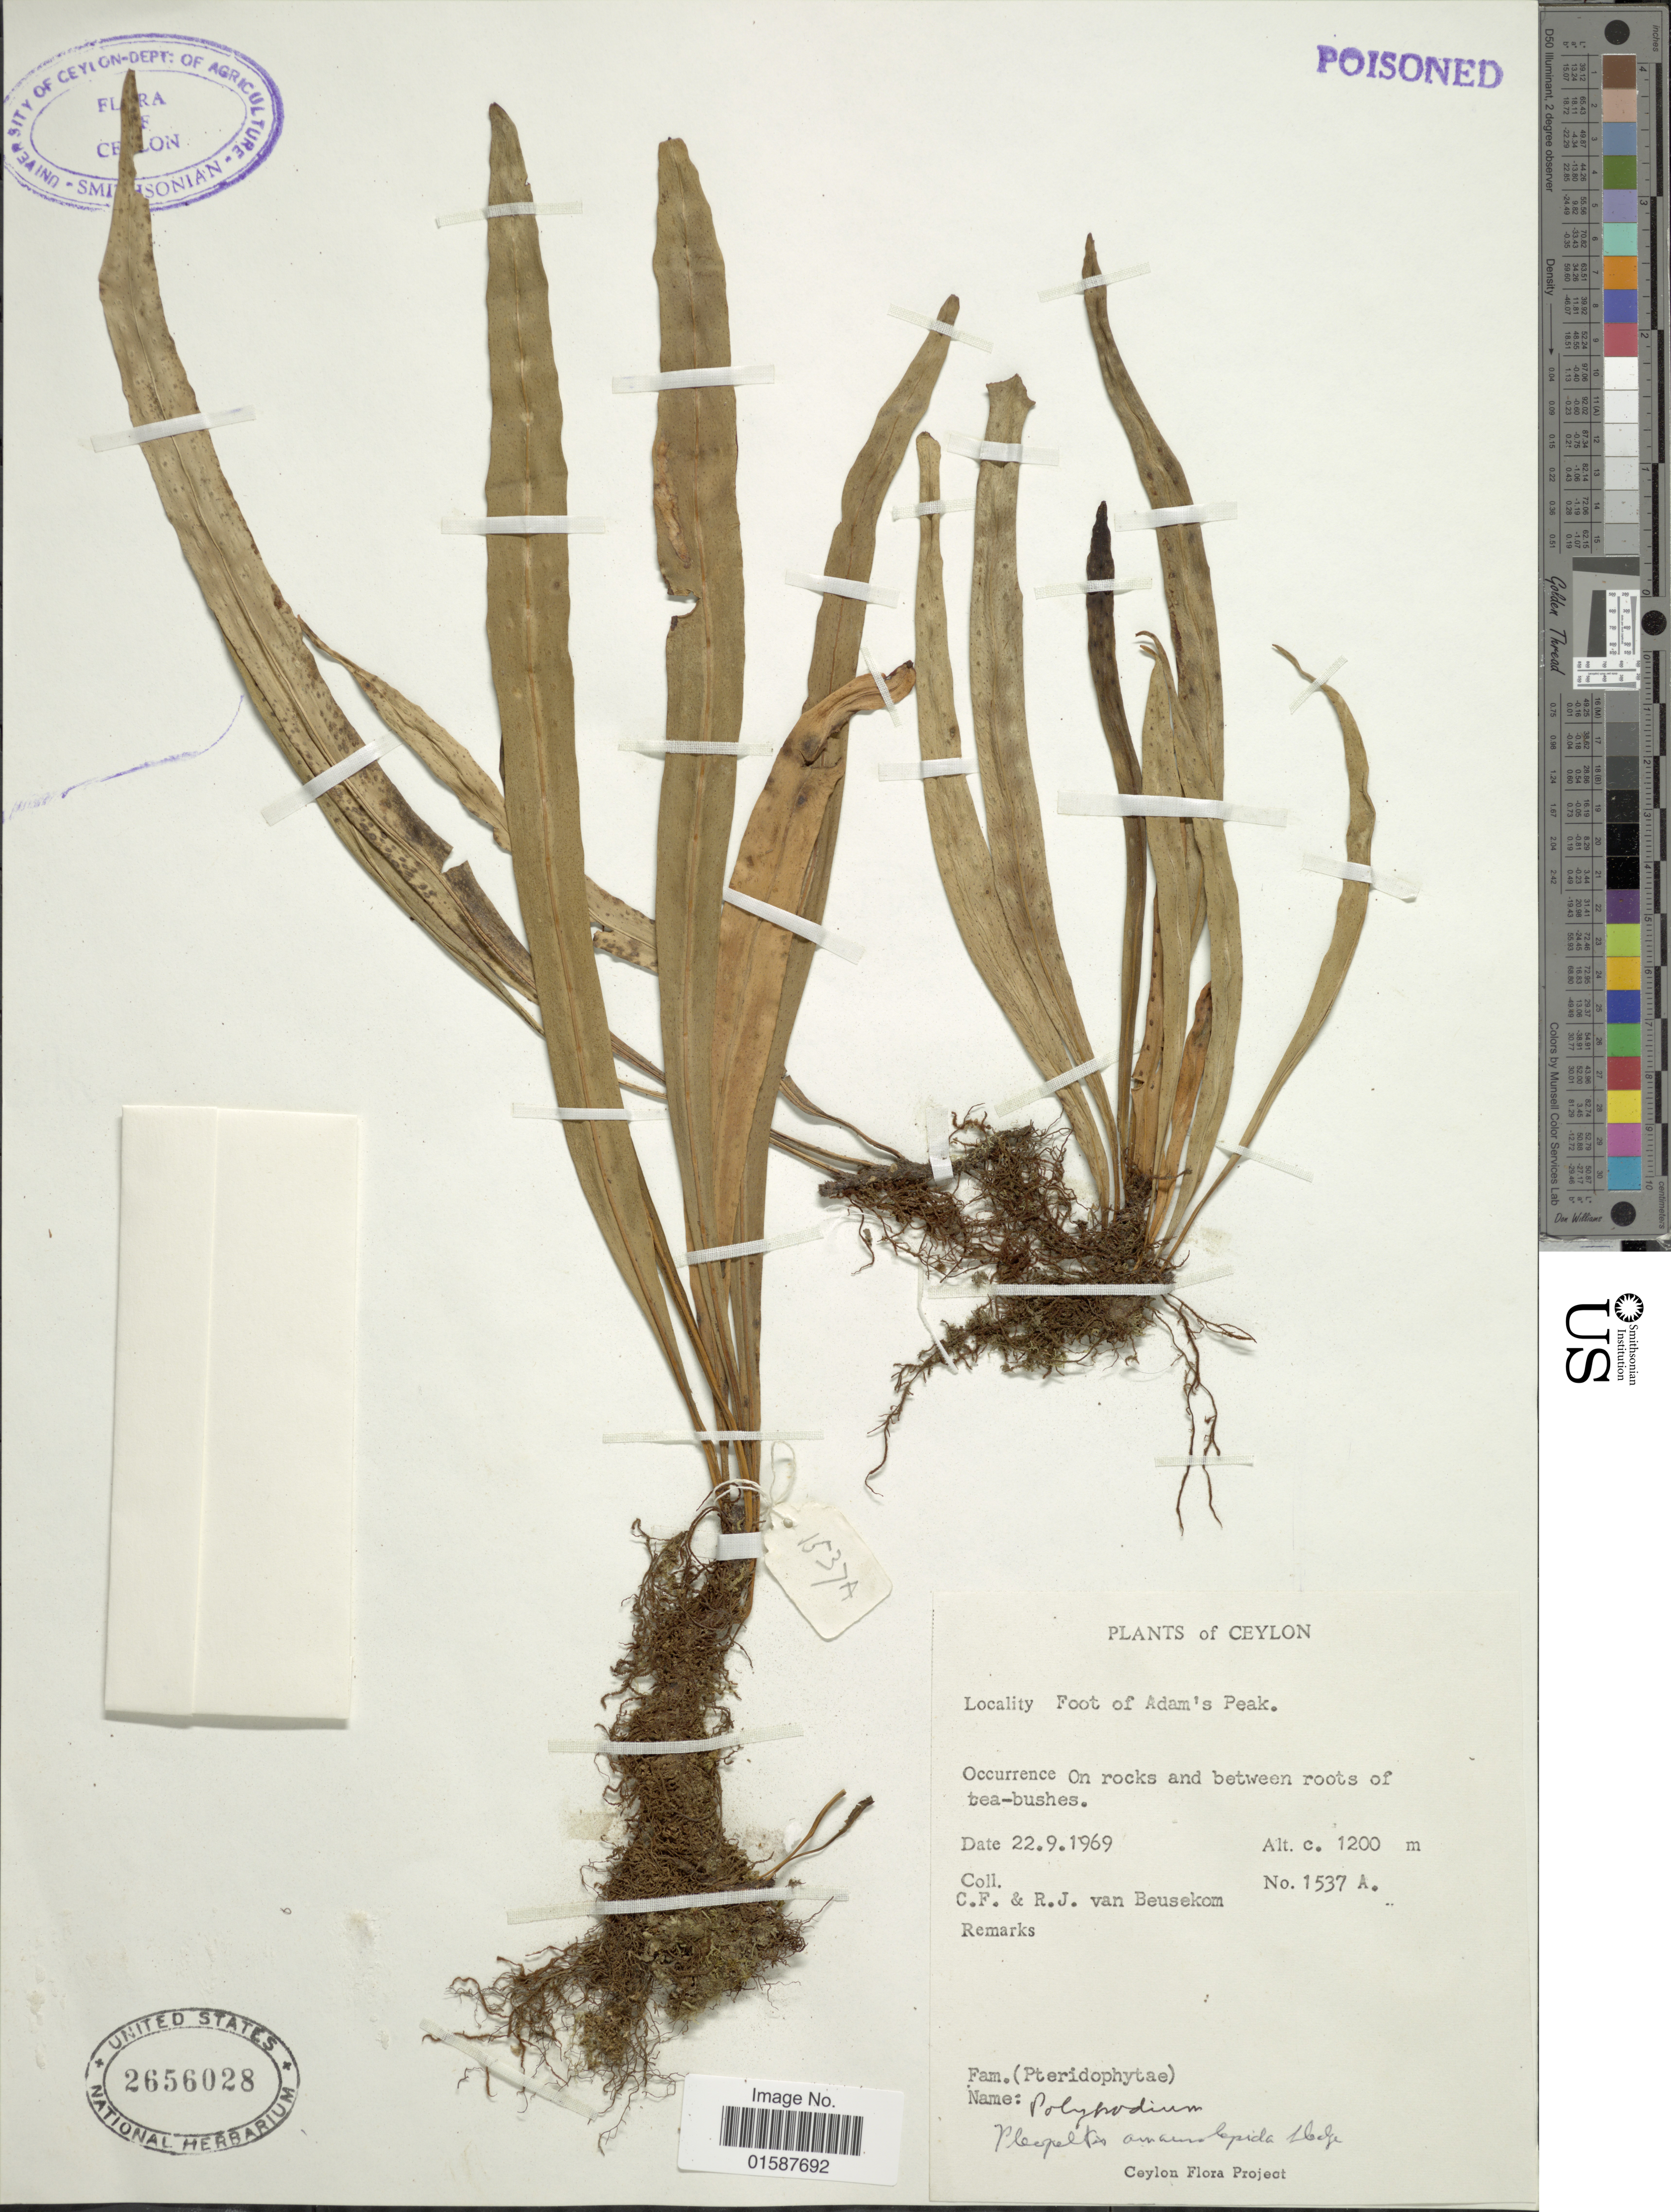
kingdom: Plantae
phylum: Tracheophyta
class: Polypodiopsida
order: Polypodiales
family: Polypodiaceae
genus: Lepisorus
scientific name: Lepisorus amaurolepidus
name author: (Sledge) Bir & Trikha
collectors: C. F. Beusekom & R. Beusekom-Osinga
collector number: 1537A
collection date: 1969-09-22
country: Sri Lanka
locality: Ceylon, foot of Adam's Peak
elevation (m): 1200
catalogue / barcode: US 2656028